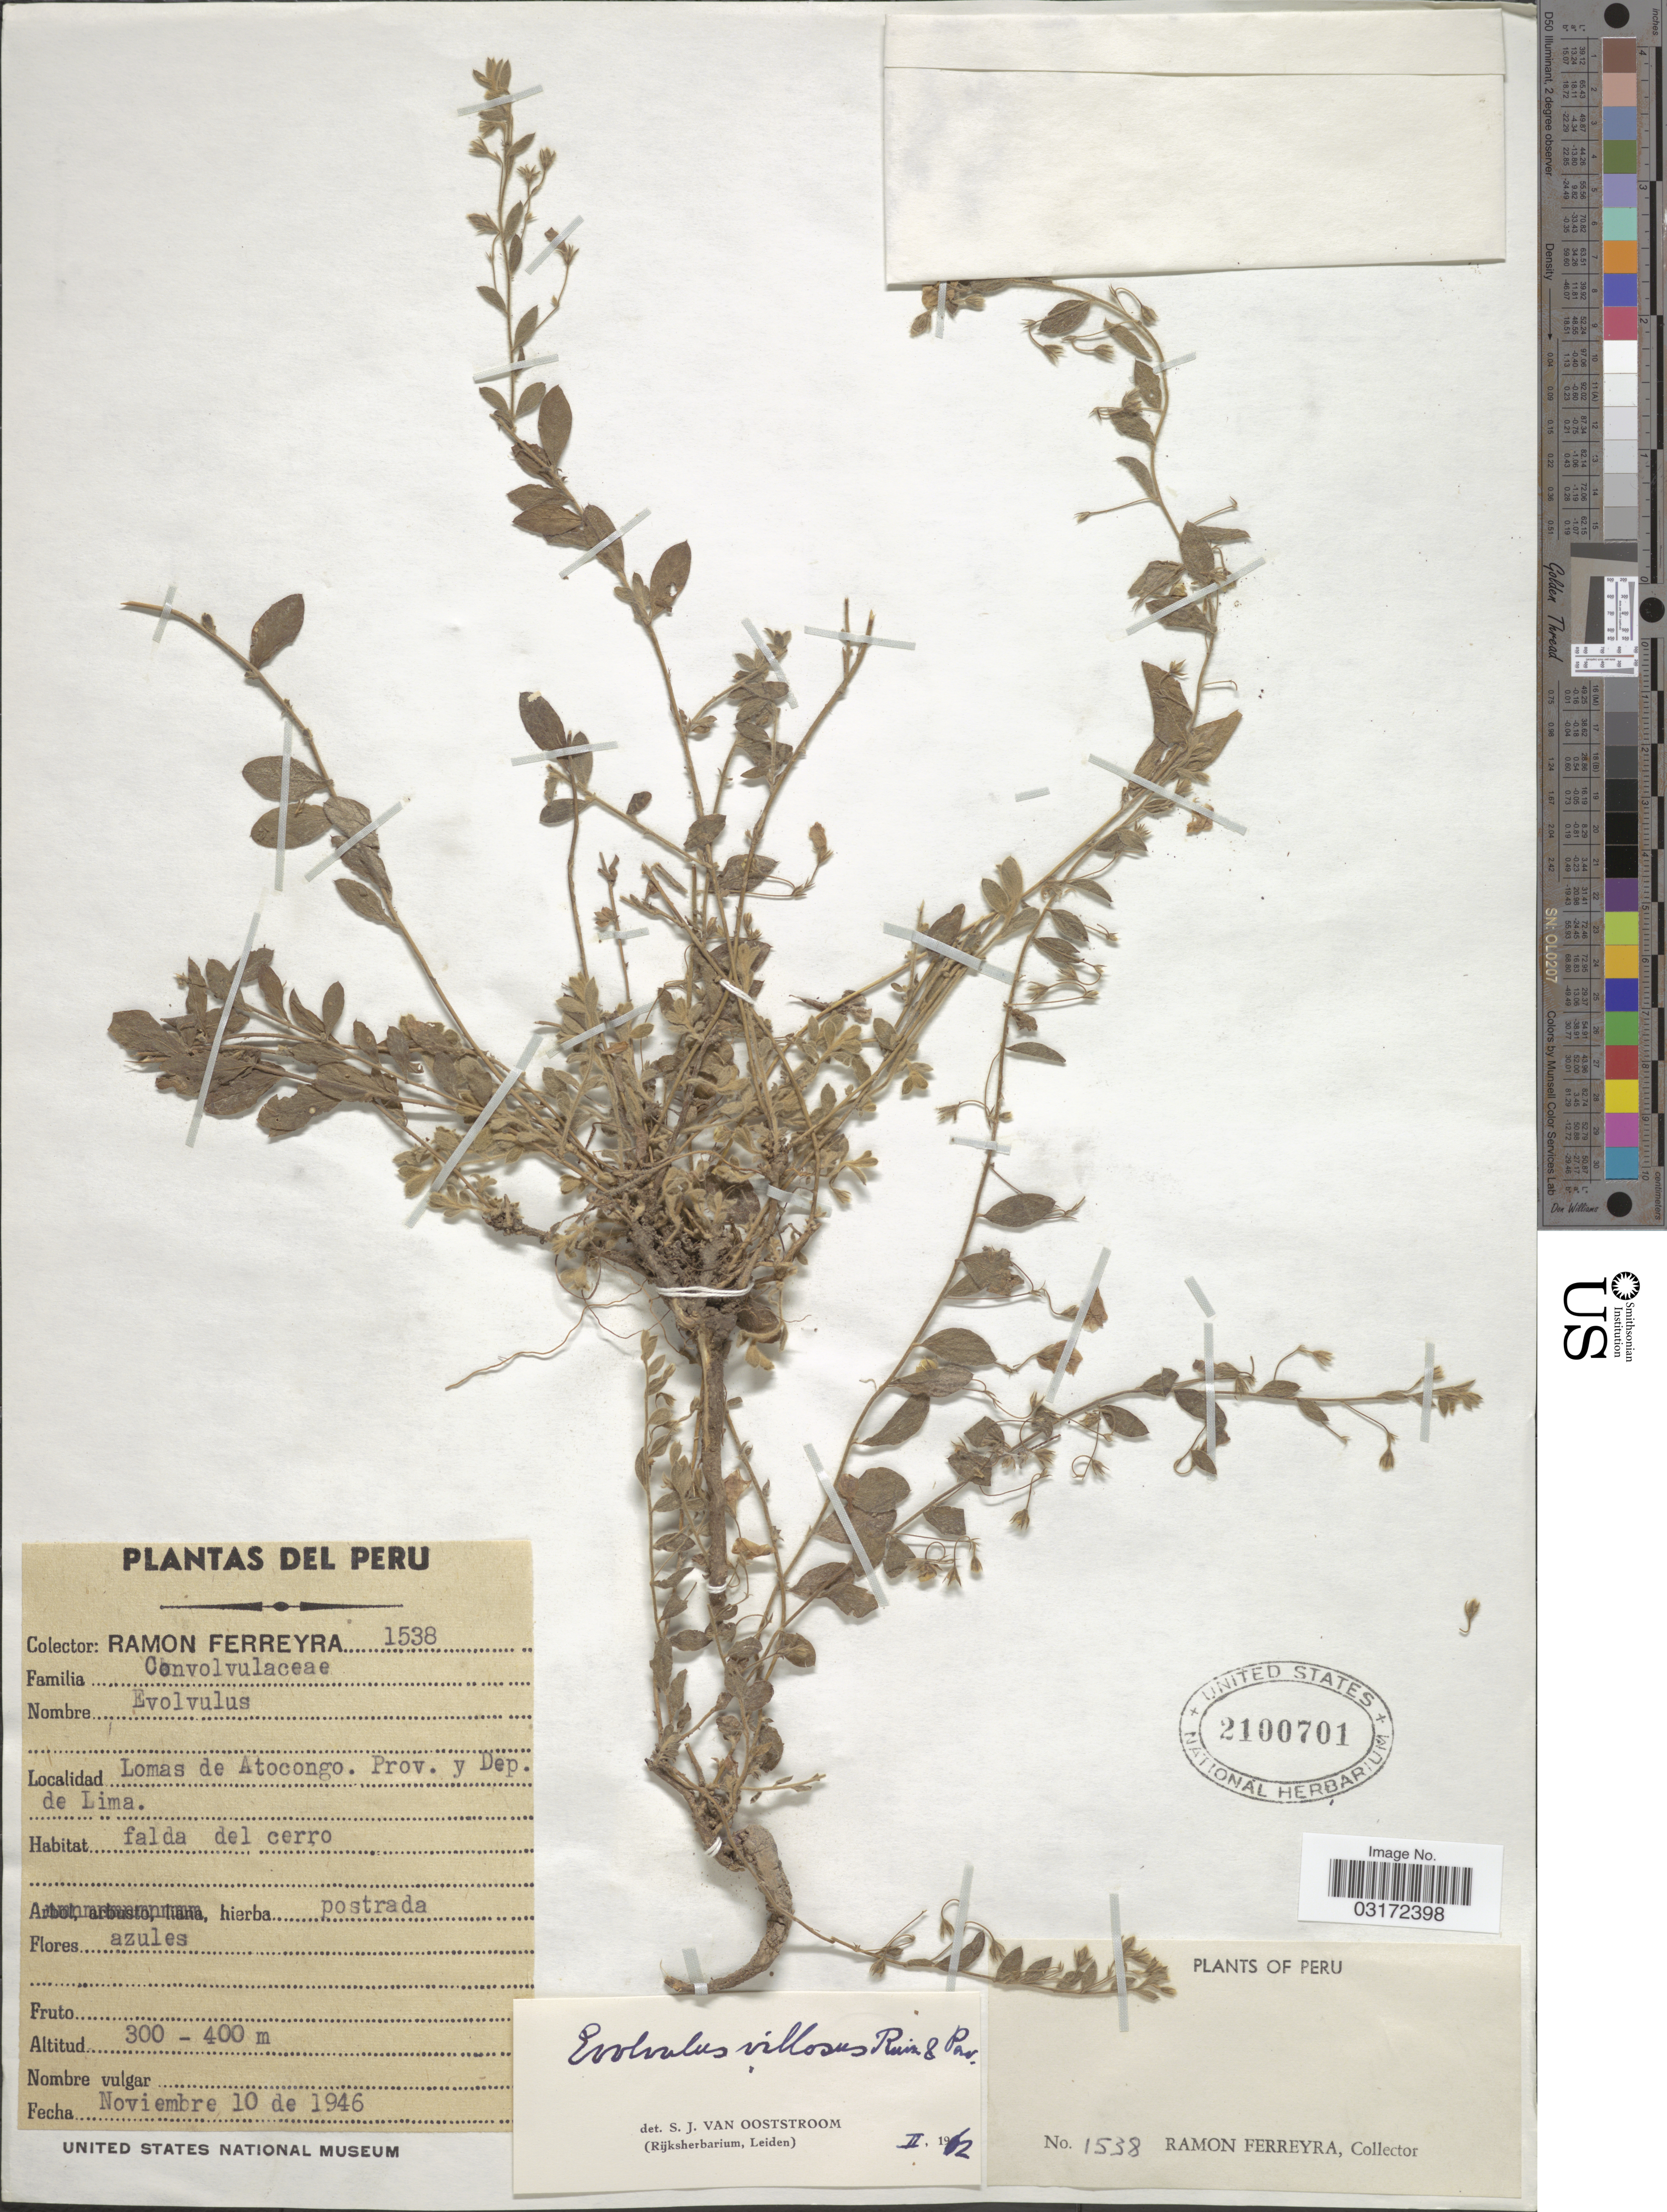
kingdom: Plantae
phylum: Tracheophyta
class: Magnoliopsida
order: Solanales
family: Convolvulaceae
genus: Evolvulus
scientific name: Evolvulus villosus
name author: Ruiz & Pav.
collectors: R. A. Ferreyra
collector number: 1538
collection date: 1946-11-10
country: Peru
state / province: Lima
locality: Lomas de Atocongo. Prov. y Dep. de Lima.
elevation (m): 300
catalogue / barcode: US 2100701